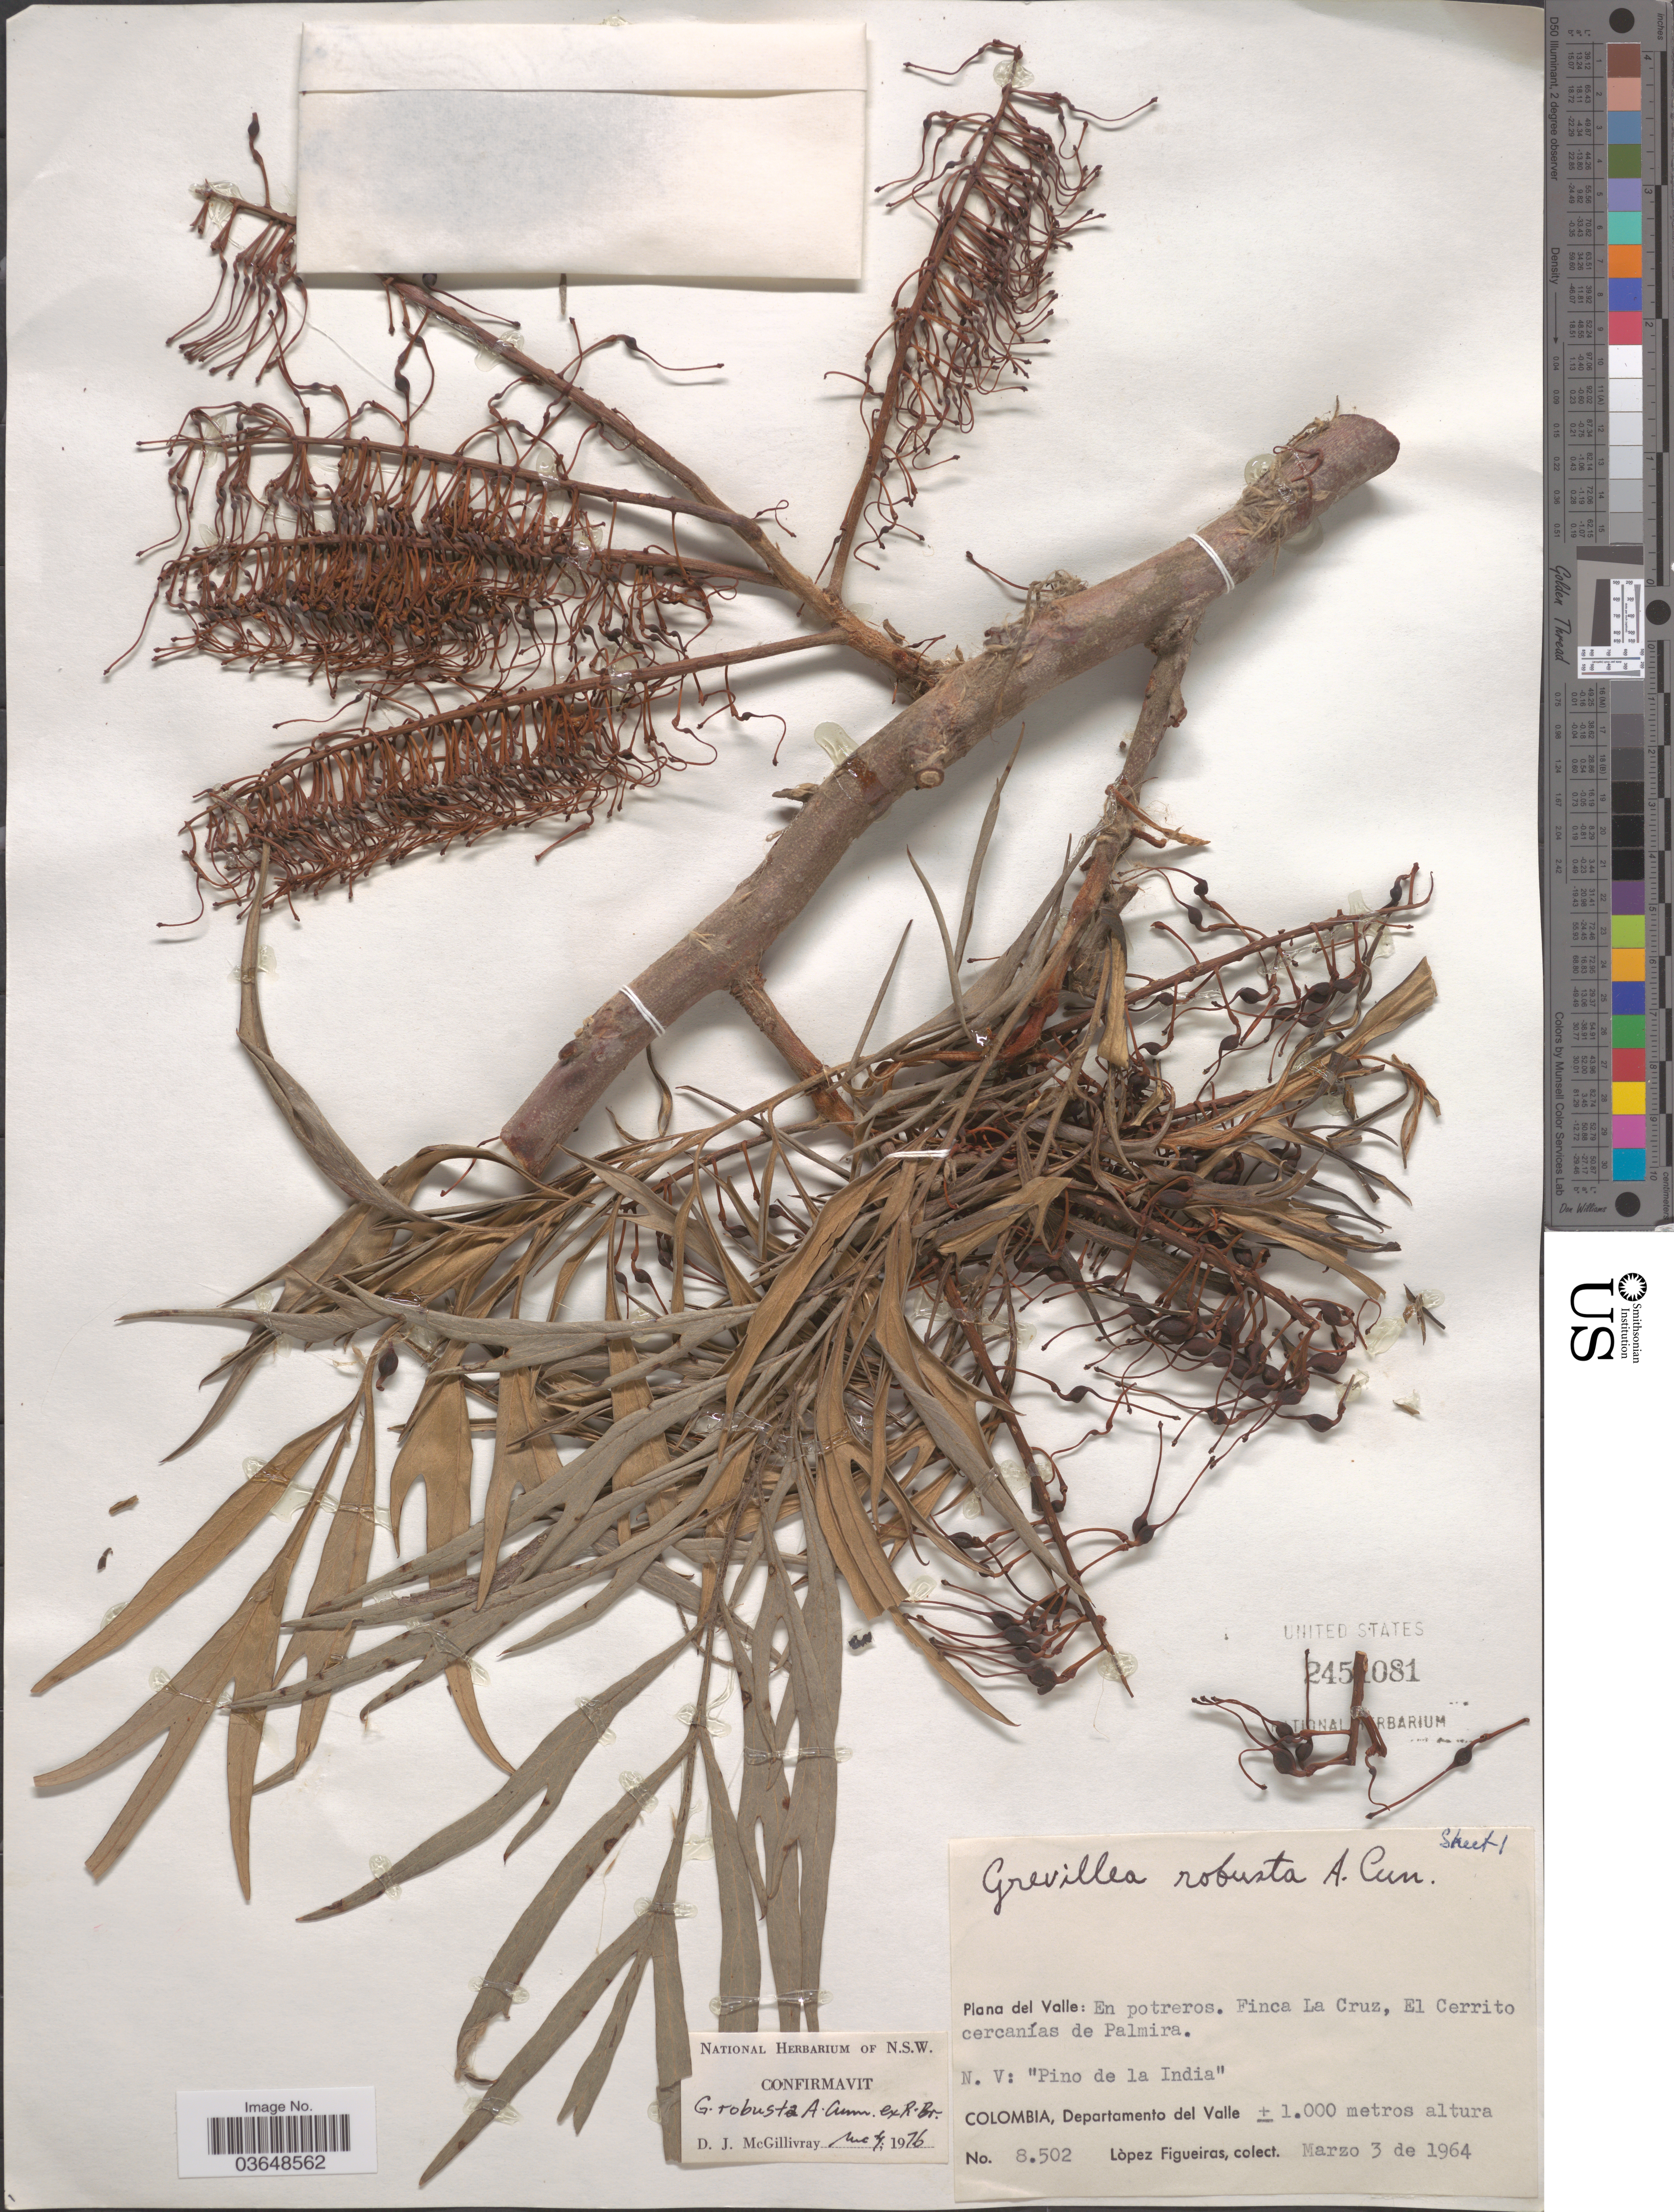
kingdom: Plantae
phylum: Tracheophyta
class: Magnoliopsida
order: Proteales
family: Proteaceae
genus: Grevillea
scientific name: Grevillea robusta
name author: A. Cunn.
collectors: M. López Figueiras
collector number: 8502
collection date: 1964-03-03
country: Colombia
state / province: Valle del Cauca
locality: Departamento del Valle. Finca La Cruz, El Cerrito cercanías de Palmira.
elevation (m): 1000